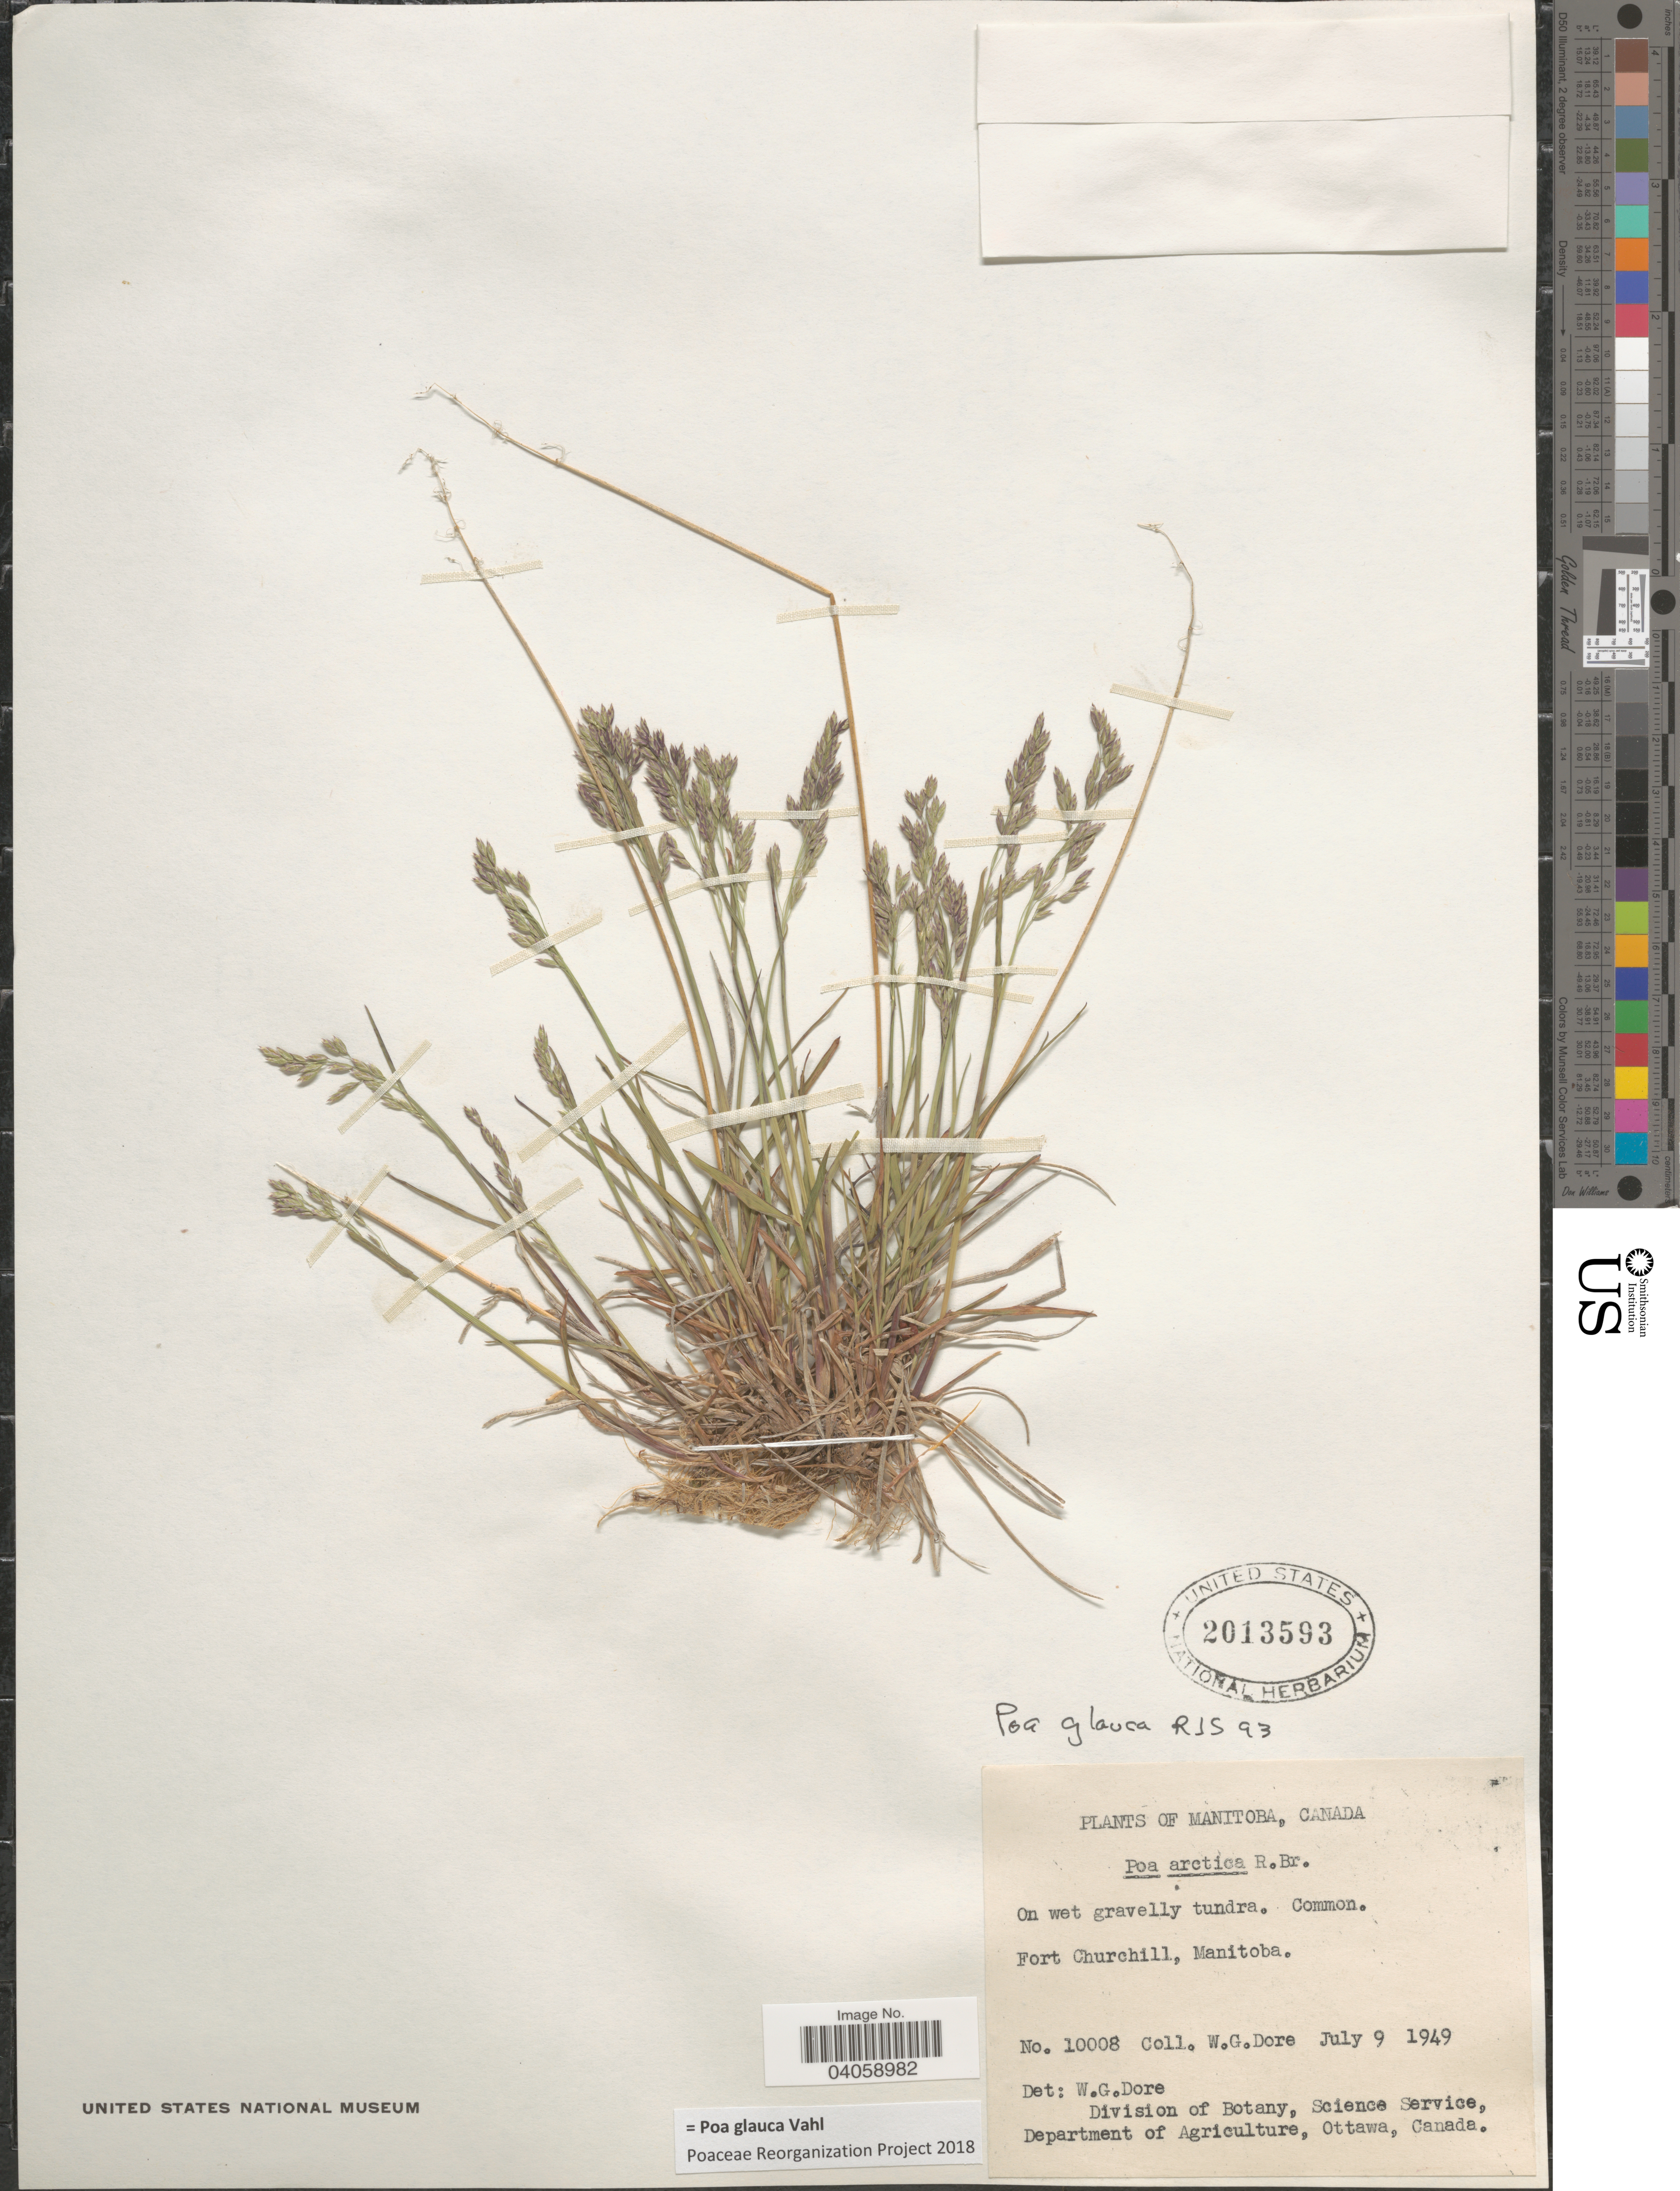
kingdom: Plantae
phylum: Tracheophyta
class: Liliopsida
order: Poales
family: Poaceae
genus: Poa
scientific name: Poa glauca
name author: Vahl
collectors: W. Dore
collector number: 10008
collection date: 1949-07-09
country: Canada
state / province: Manitoba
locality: Fort Churchill.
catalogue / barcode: US 2013593